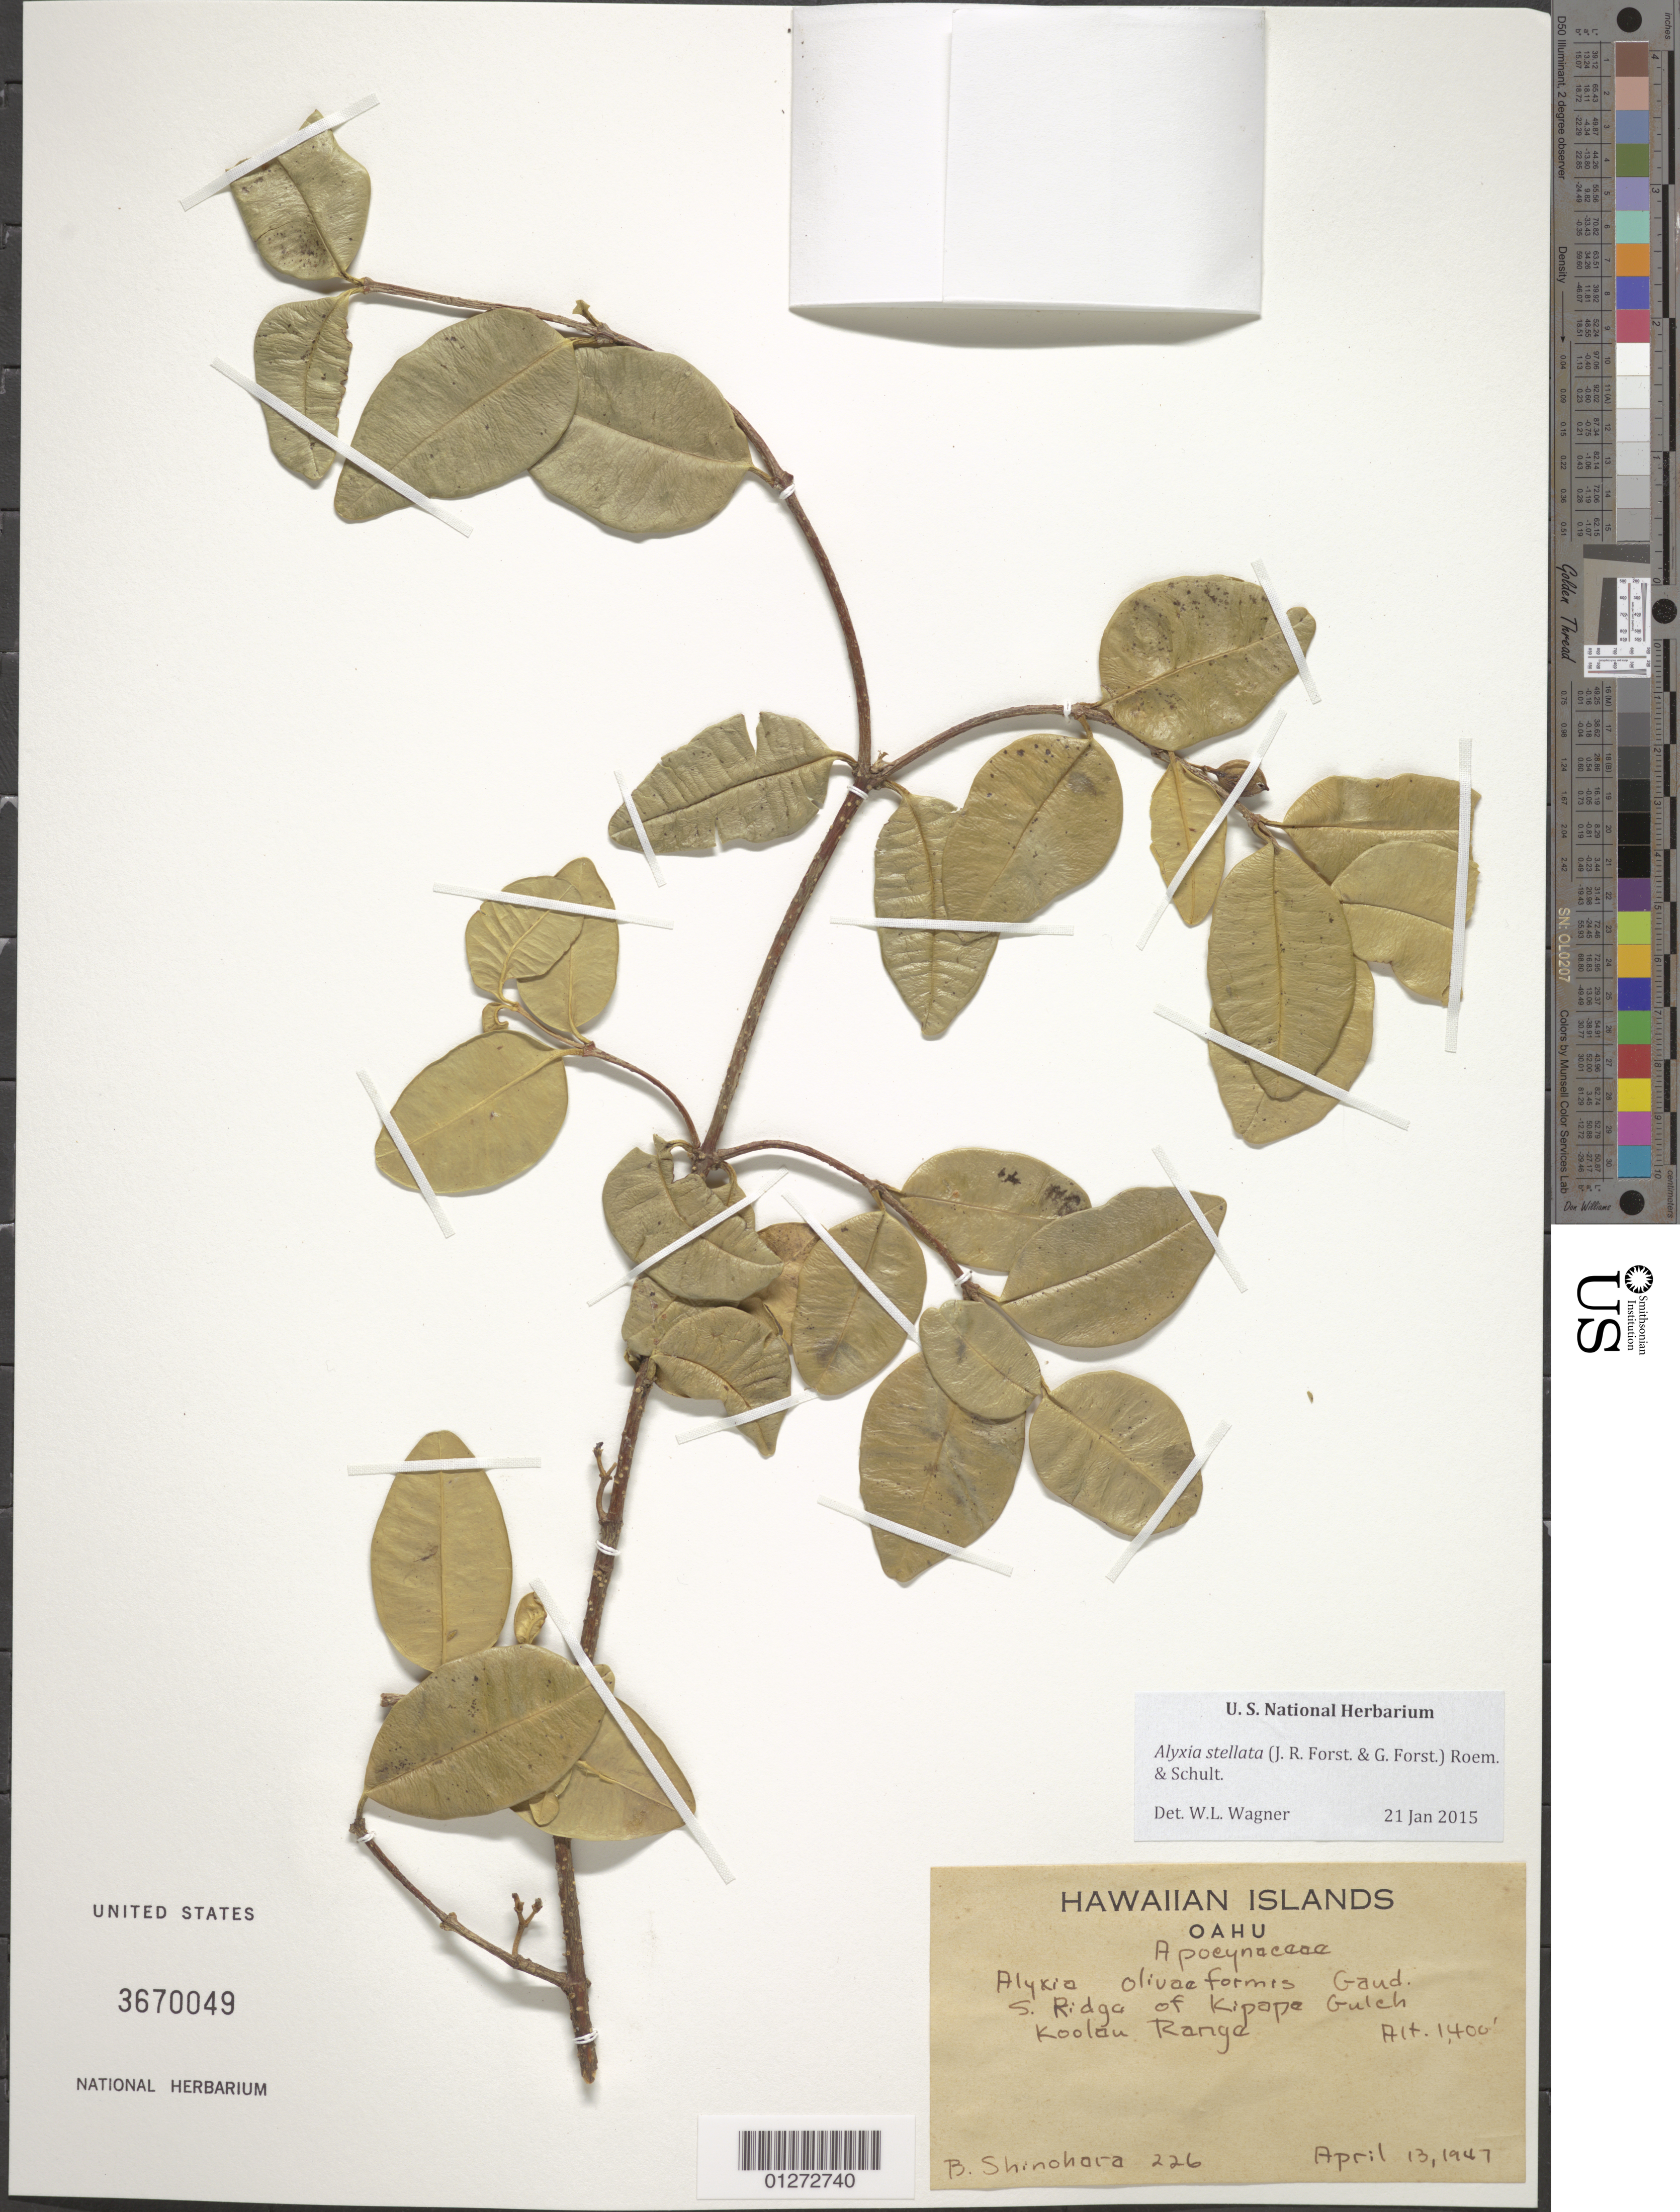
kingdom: Plantae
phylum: Tracheophyta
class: Magnoliopsida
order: Gentianales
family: Apocynaceae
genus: Alyxia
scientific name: Alyxia stellata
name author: (J.R. Forst. & G. Forst.) Roem. & Schult.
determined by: Wagner, W. L., (BOT), Smithsonian Institution - National Museum of Natural History (UNITED STATES)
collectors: B. Shinohara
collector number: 226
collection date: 1947-04-13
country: United States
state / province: Hawaii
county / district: Honolulu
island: Oahu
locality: S. Ridge of Kipapa Gulch, Koolau Range.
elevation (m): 427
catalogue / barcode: US 3670049